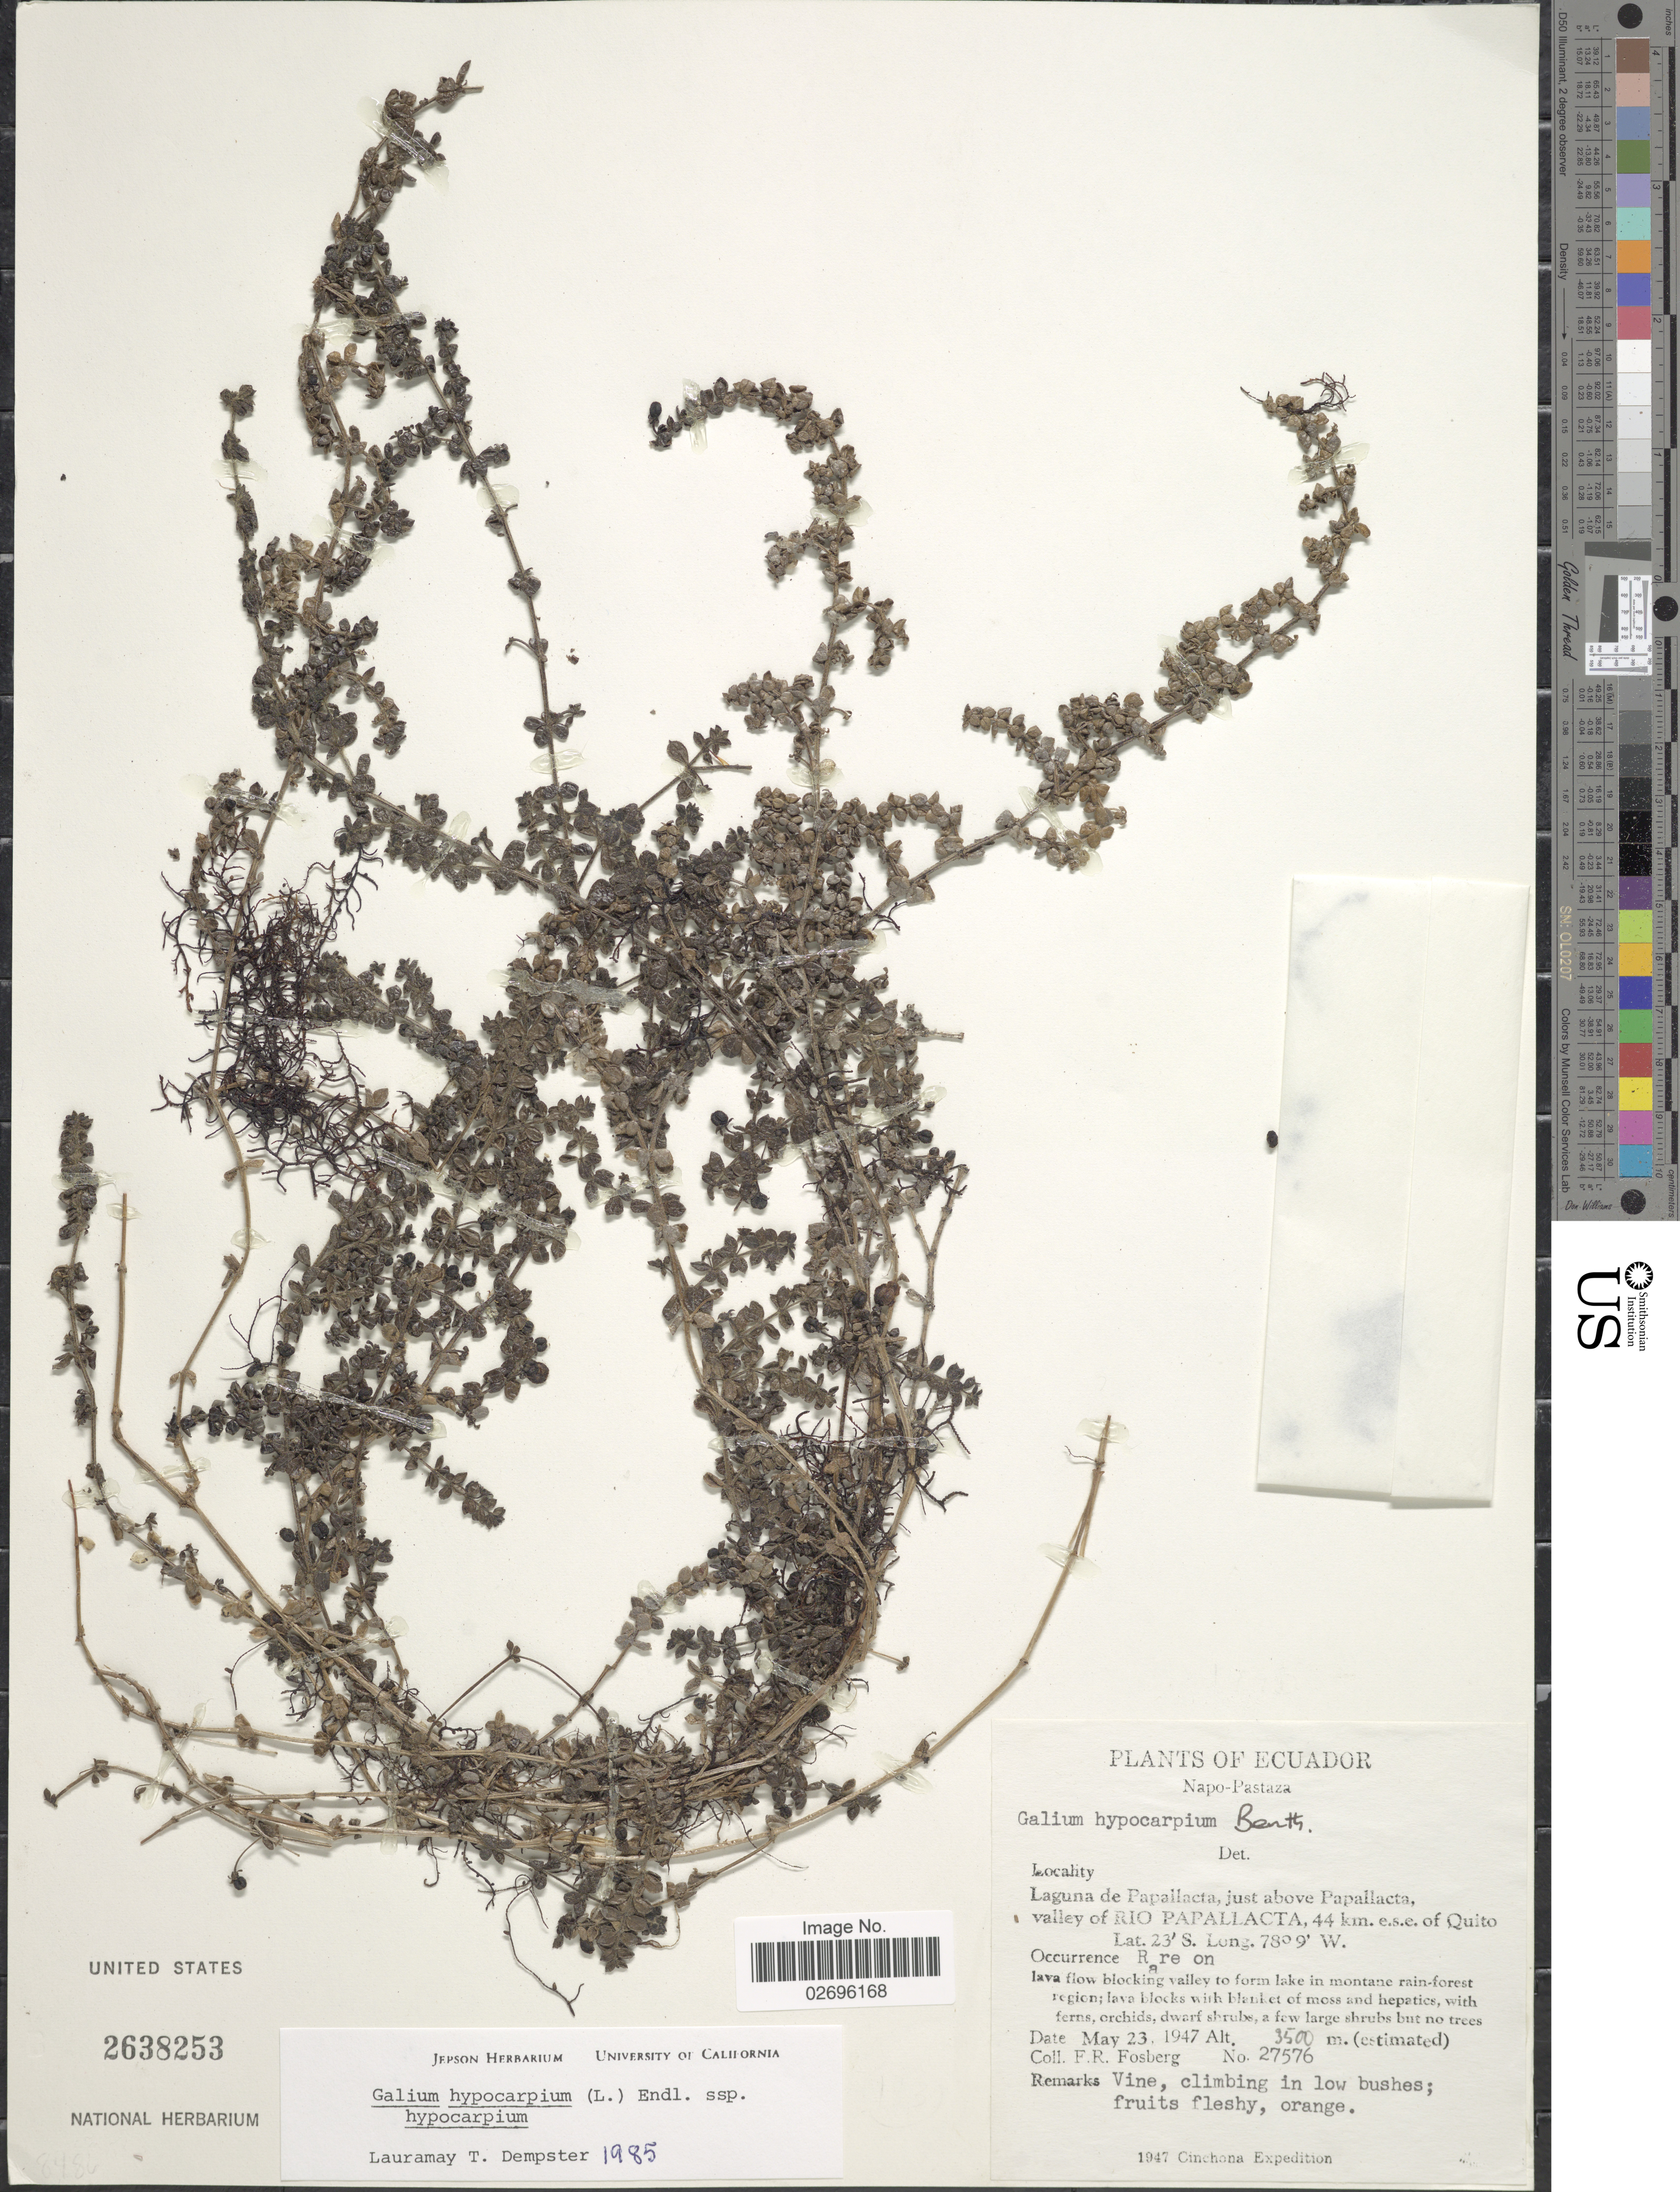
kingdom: Plantae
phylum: Tracheophyta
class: Magnoliopsida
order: Gentianales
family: Rubiaceae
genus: Galium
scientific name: Galium hypocarpium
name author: (L.) Endl. ex Griseb.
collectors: F. R. Fosberg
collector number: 27576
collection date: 1947-05-23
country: Ecuador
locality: Napo-Pastaza. Laguna de Papallacta, just above Papallacta, valley of Rio Papallacta, 44 km. e.s.e. of Quito.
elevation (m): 3500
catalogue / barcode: US 2638253